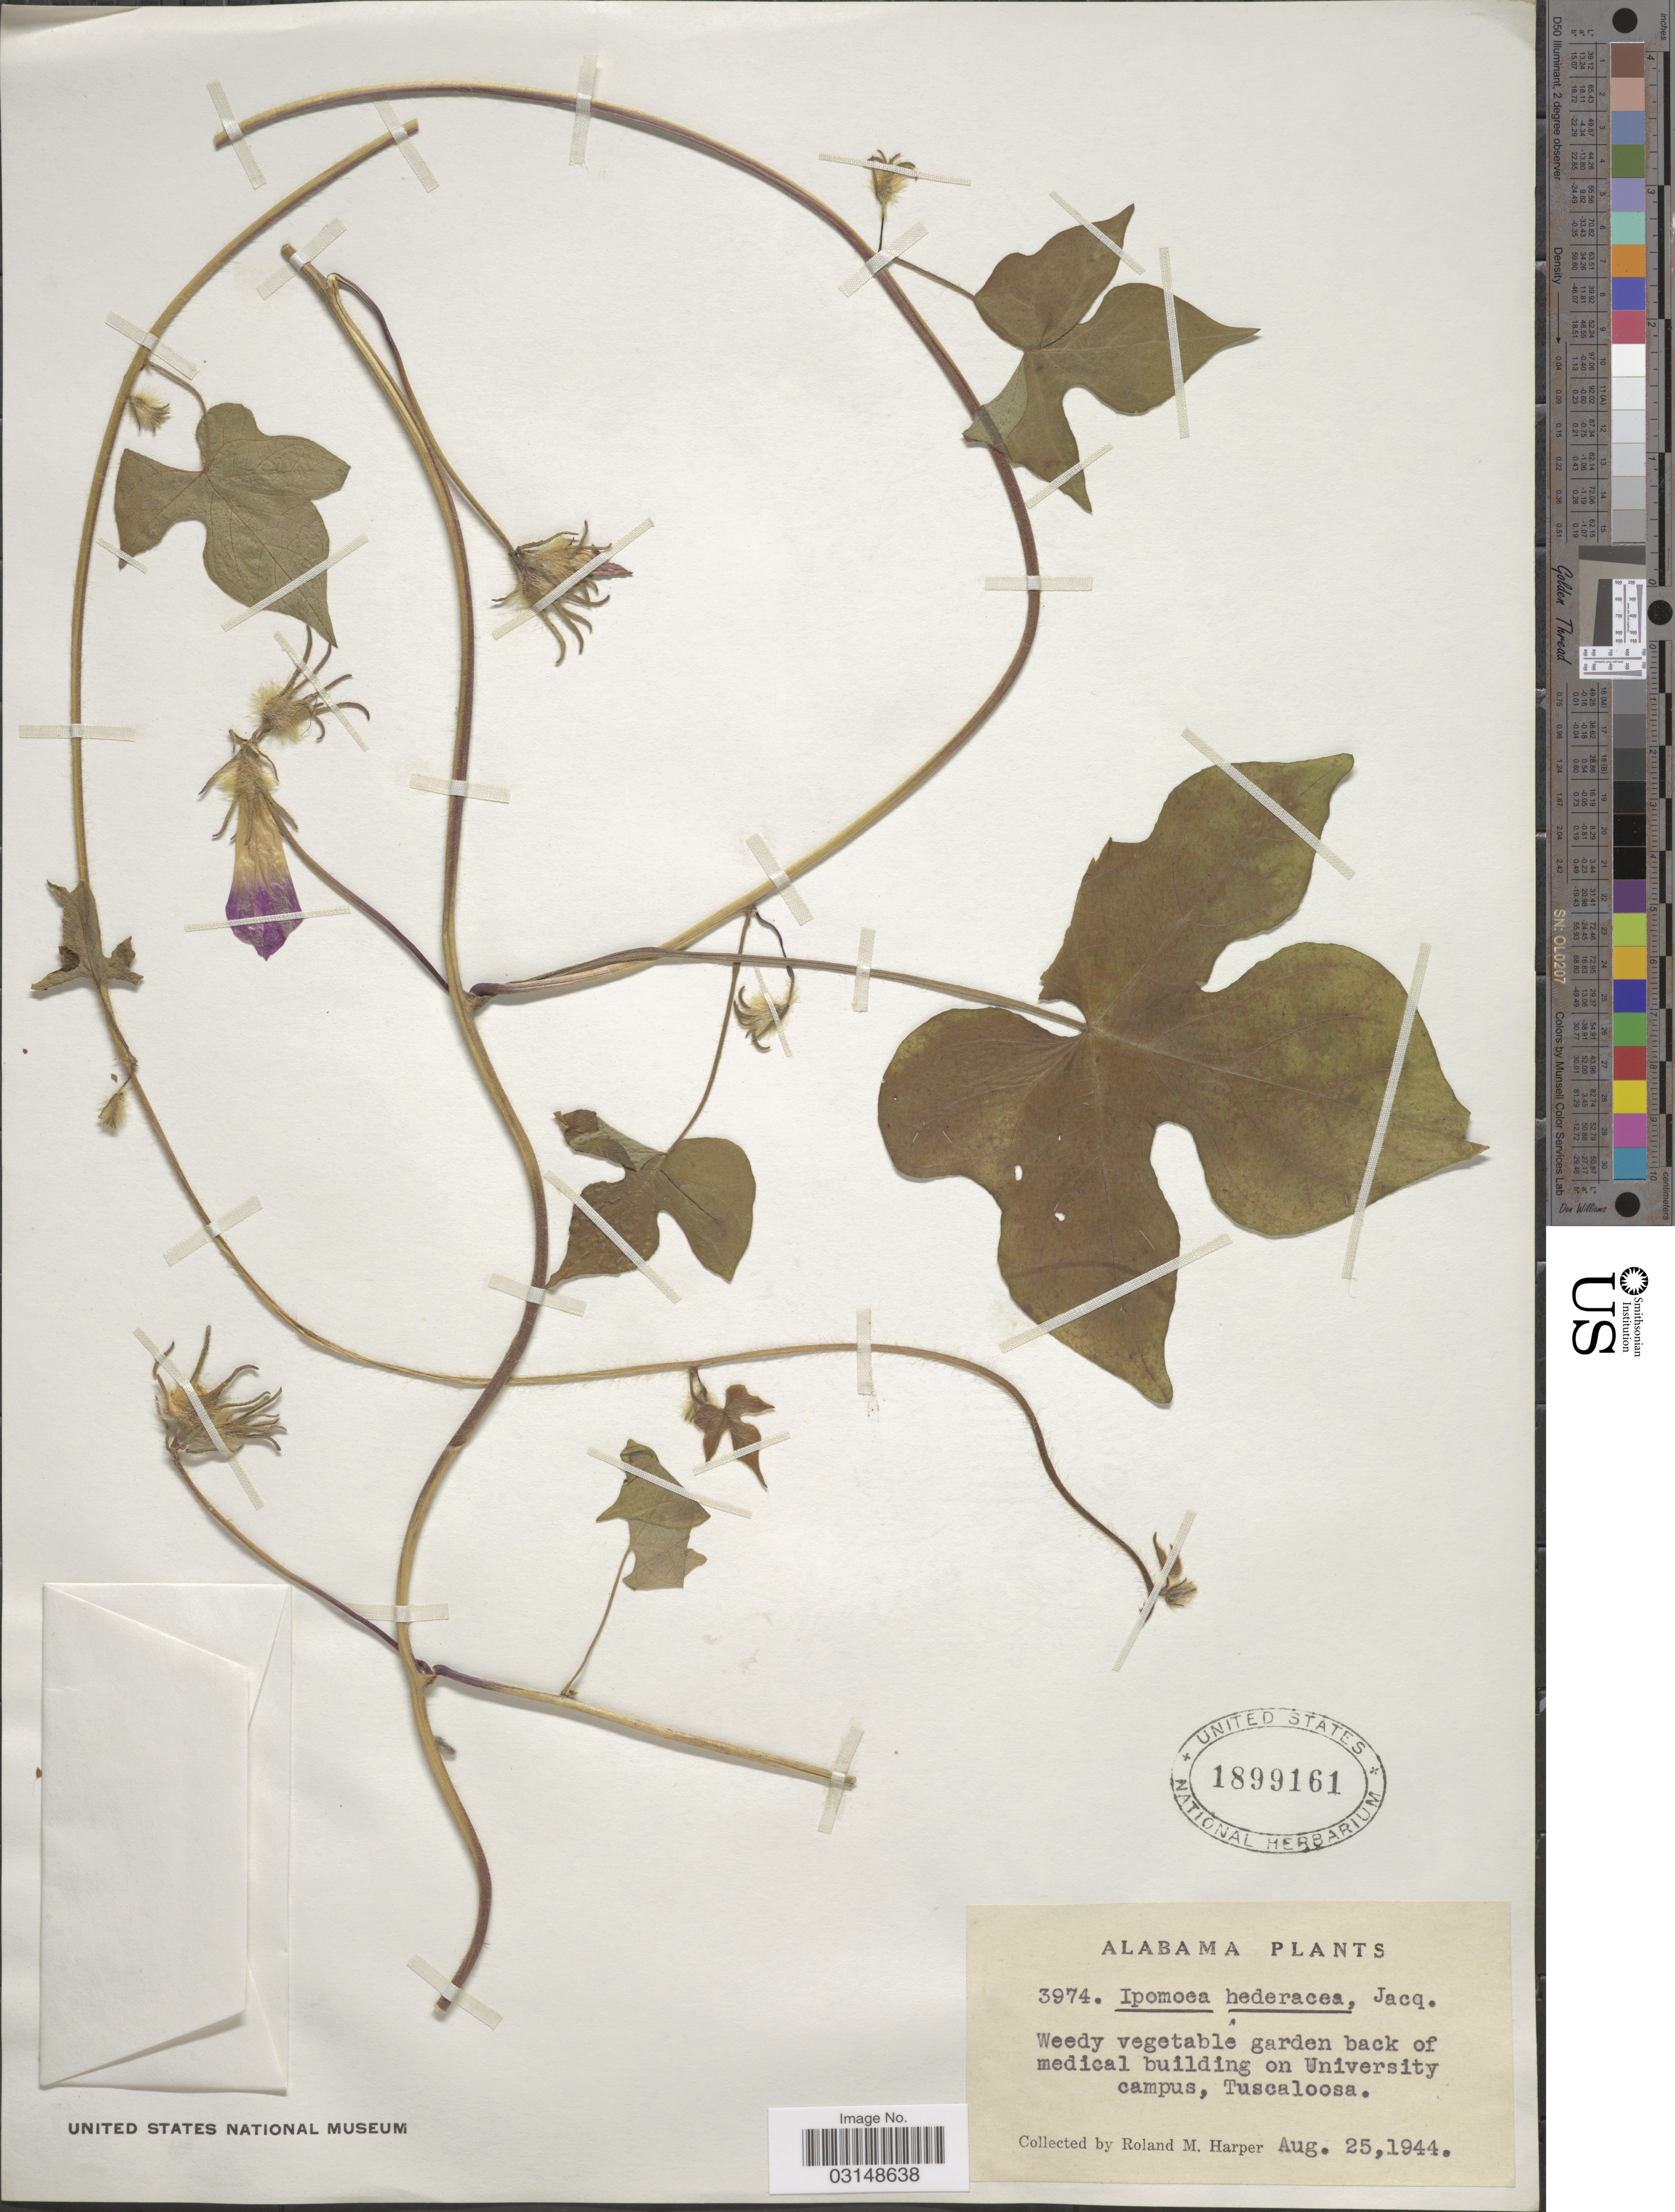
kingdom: Plantae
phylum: Tracheophyta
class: Magnoliopsida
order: Solanales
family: Convolvulaceae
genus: Ipomoea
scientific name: Ipomoea hederacea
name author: Jacq.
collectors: R. Harper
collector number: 3974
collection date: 1944-08-25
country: United States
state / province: Alabama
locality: Univeristy campus, Tuscaloosa.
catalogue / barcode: US 1899161